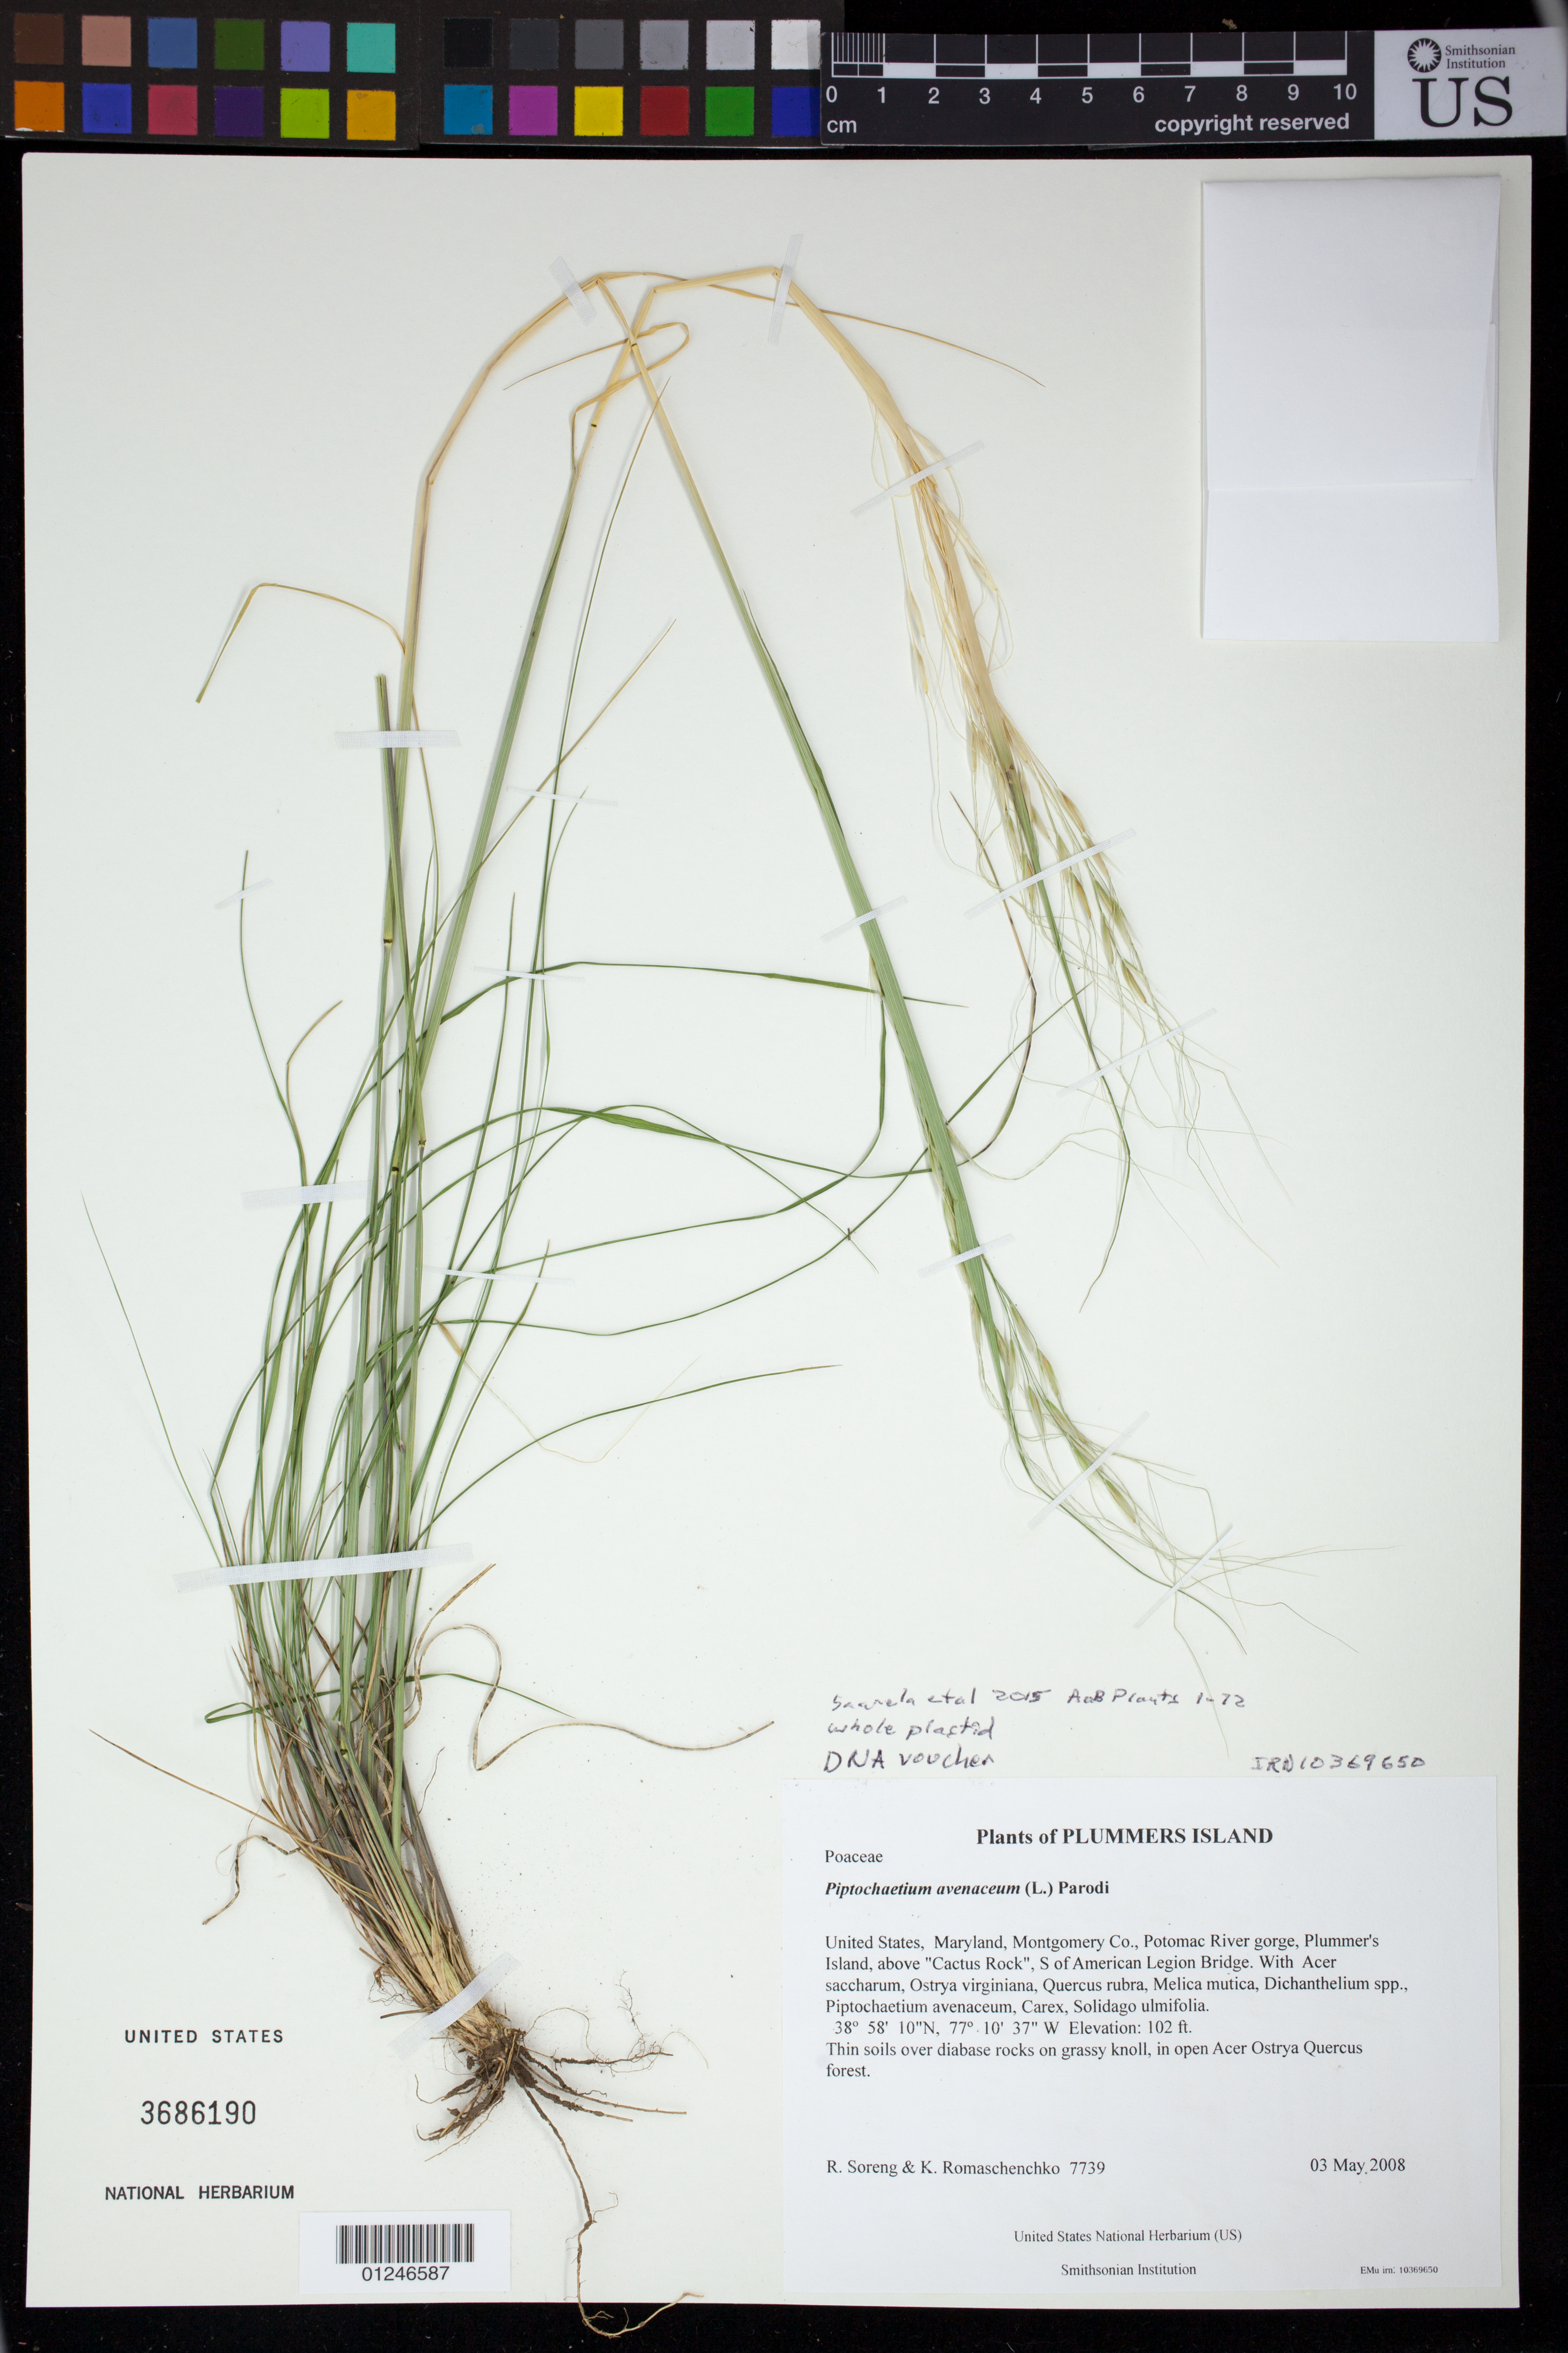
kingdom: Plantae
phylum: Tracheophyta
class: Liliopsida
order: Poales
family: Poaceae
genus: Piptochaetium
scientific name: Piptochaetium avenaceum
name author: (L.) Parodi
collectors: R. J. Soreng & K. Romaschenko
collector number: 7739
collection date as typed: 03 May 2008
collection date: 2008-05-03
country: United States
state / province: Maryland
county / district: Montgomery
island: Plummers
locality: Potomac River gorge, Plummer's Island, above "Cactus Rock", S of American Legion Bridge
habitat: Thin soils over diabase rocks on grassy knoll, in open Acer Ostrya Quercus forest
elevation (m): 31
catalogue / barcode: US 3686190